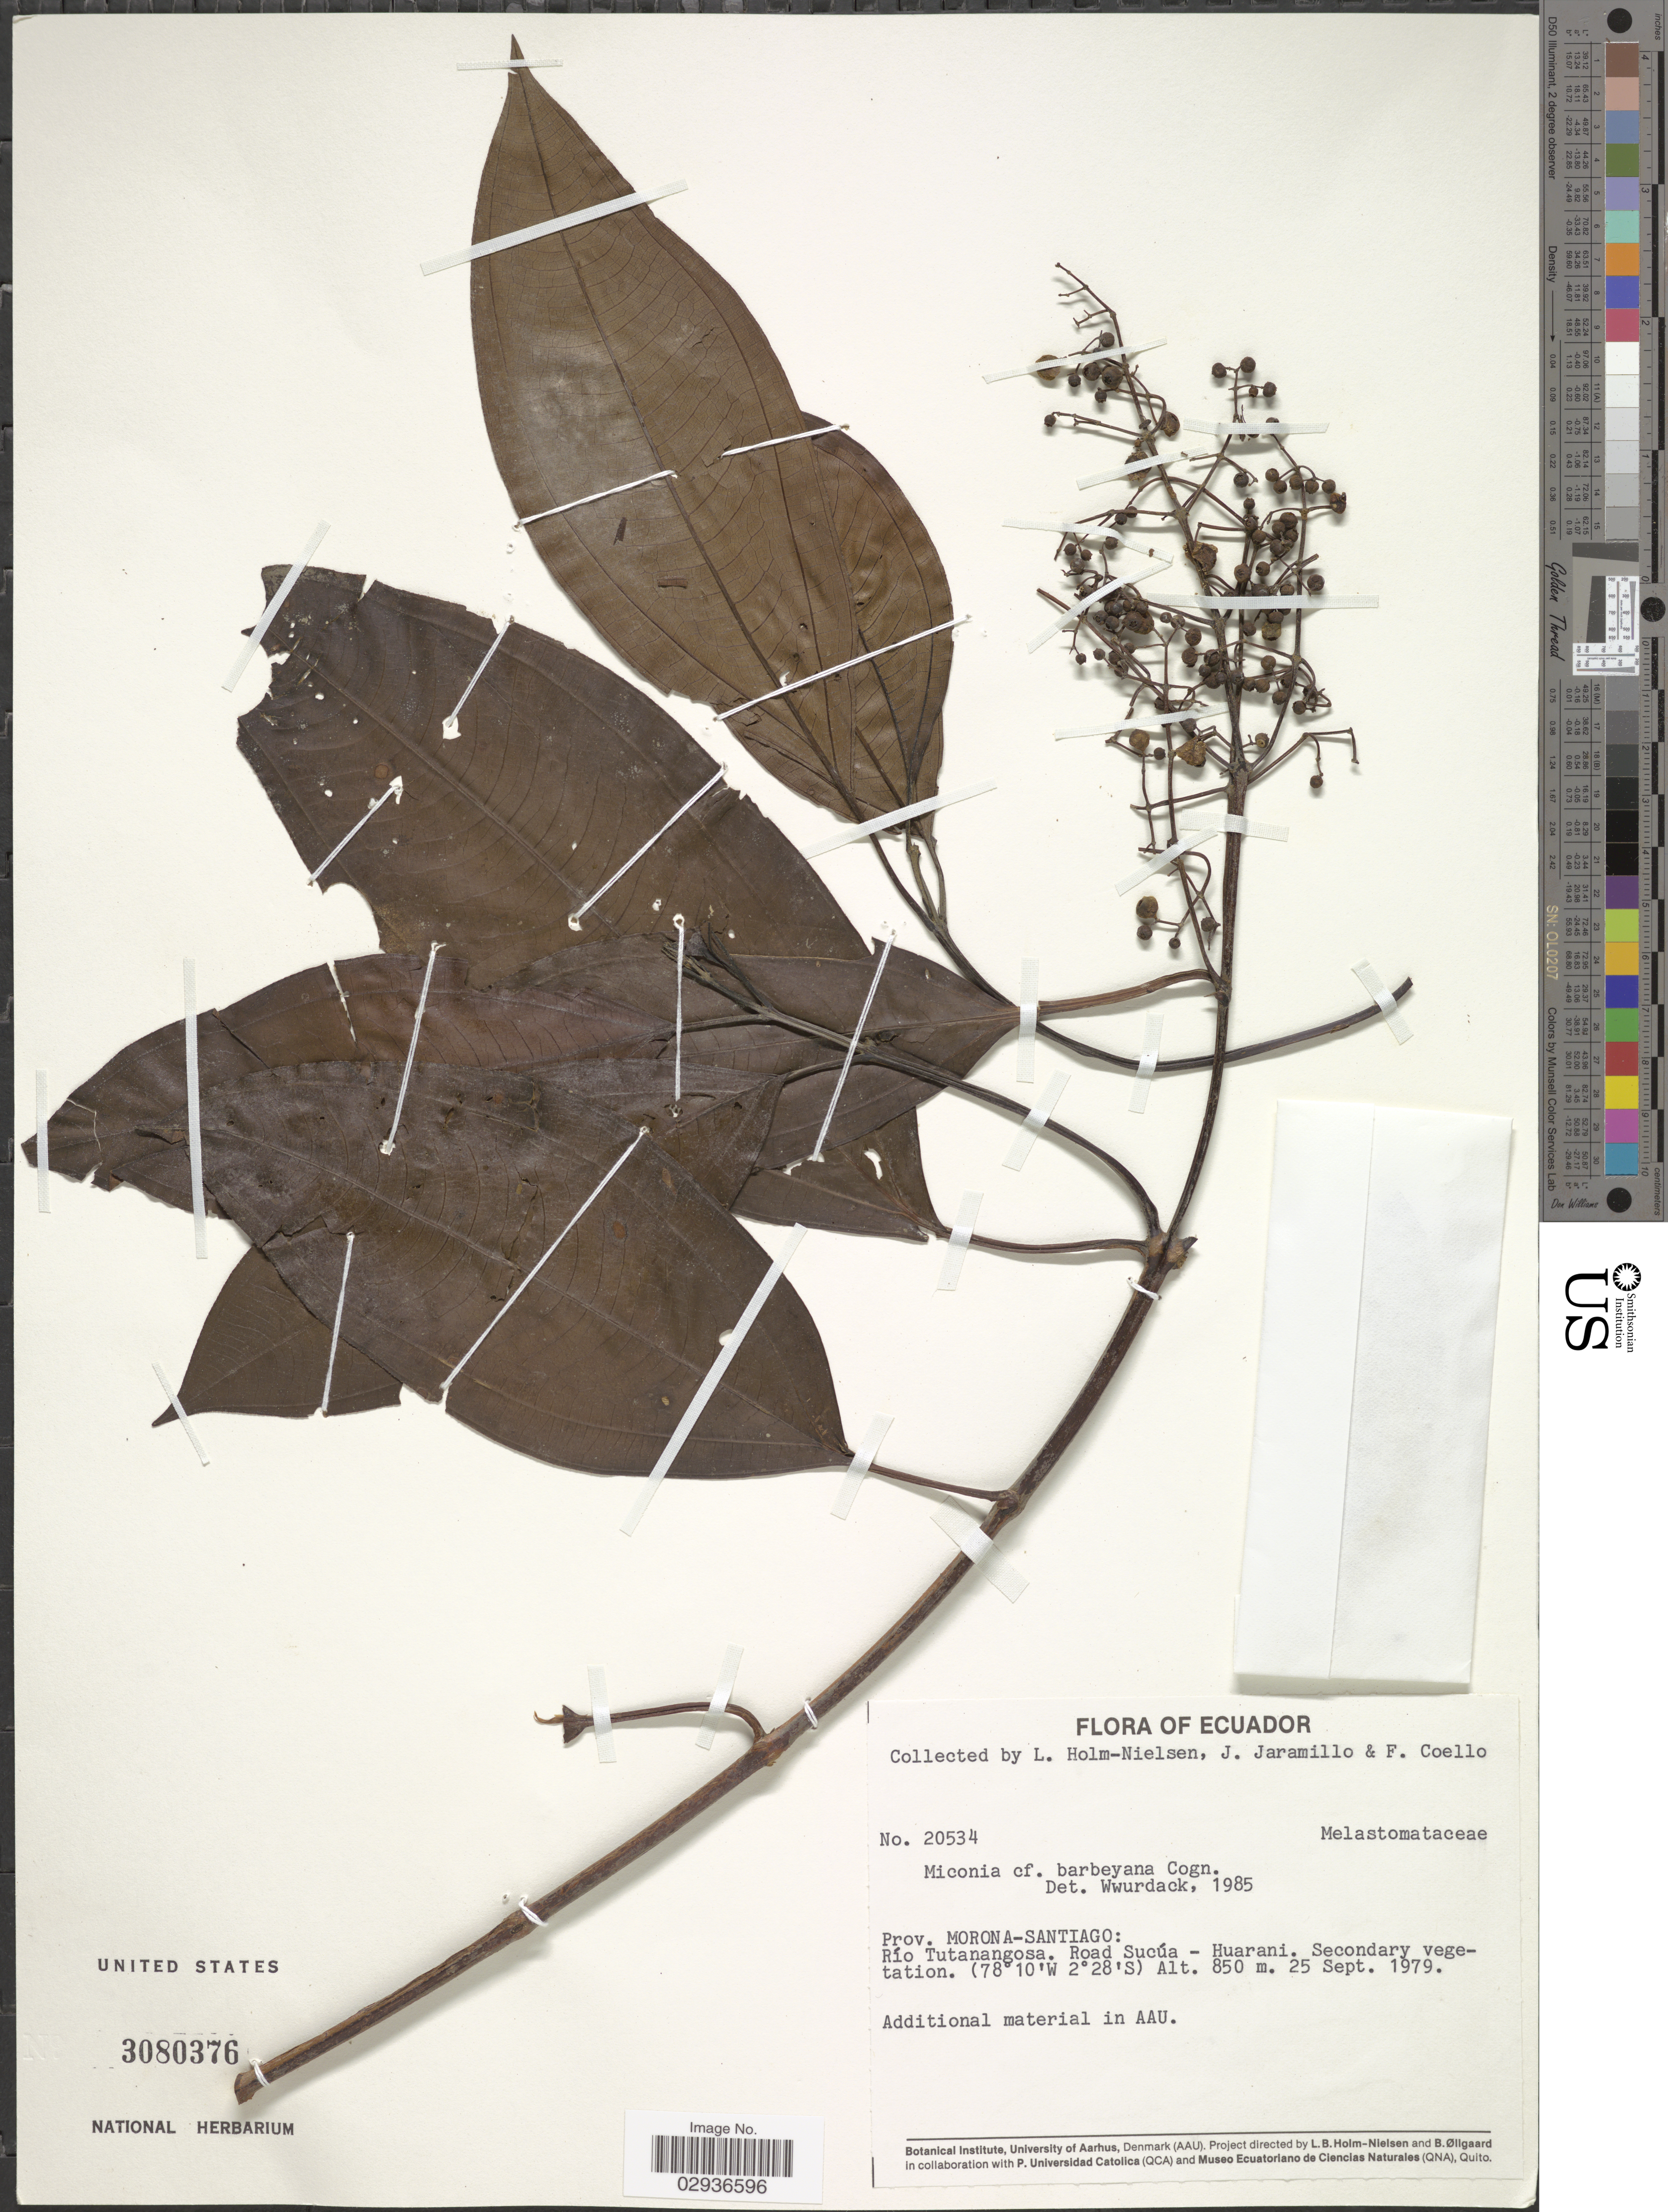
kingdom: Plantae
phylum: Tracheophyta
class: Magnoliopsida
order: Myrtales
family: Melastomataceae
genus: Miconia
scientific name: Miconia barbeyana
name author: Cogn.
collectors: L. Holm-Nielsen, J. Jaramillo & F. Coello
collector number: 20534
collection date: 1979-09-25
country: Ecuador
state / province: Morona-Santiago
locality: Río Tutanangosa. Road Sucúa - Huarani.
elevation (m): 850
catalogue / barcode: US 3080376